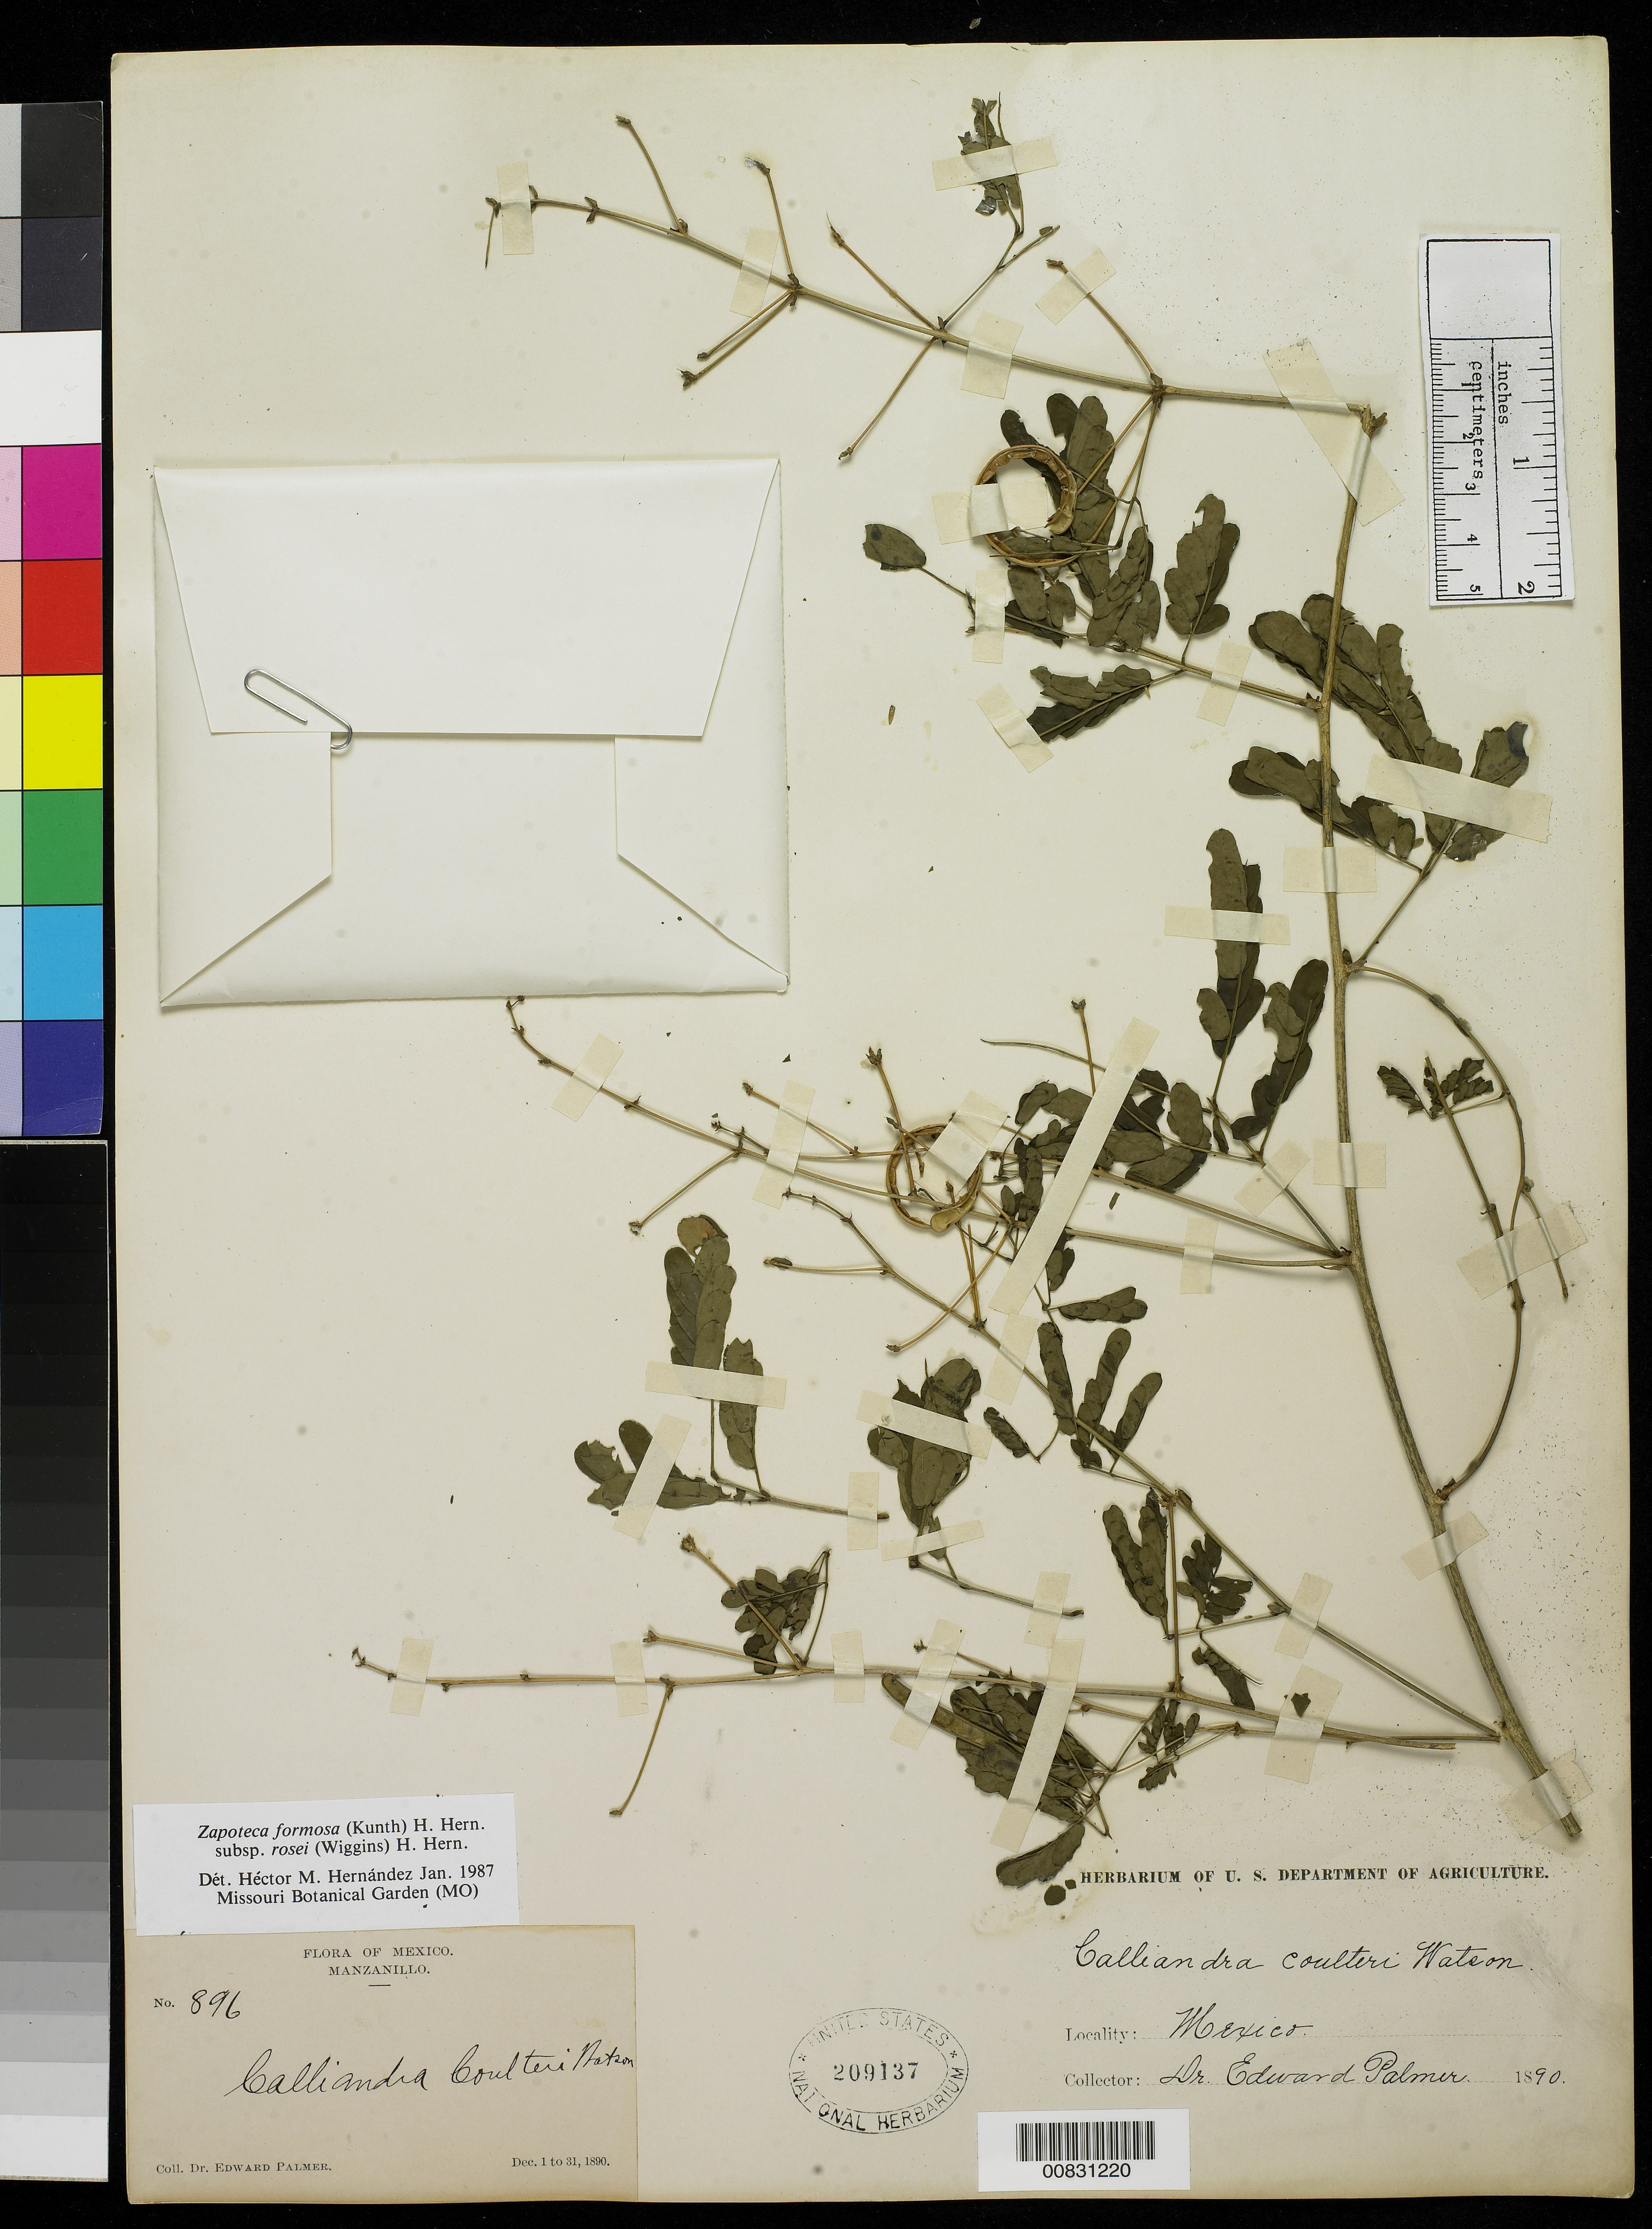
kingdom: Plantae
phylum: Tracheophyta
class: Magnoliopsida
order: Fabales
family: Fabaceae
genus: Zapoteca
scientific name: Zapoteca formosa subsp. rosei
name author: (Wiggins) H.M. Hern.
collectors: E. Palmer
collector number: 896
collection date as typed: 01 Dec 1890 to 31 Dec 1890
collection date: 1890-12-01/1890-12-31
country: Mexico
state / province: Colima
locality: Manzanillo, Colima.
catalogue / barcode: US 209137